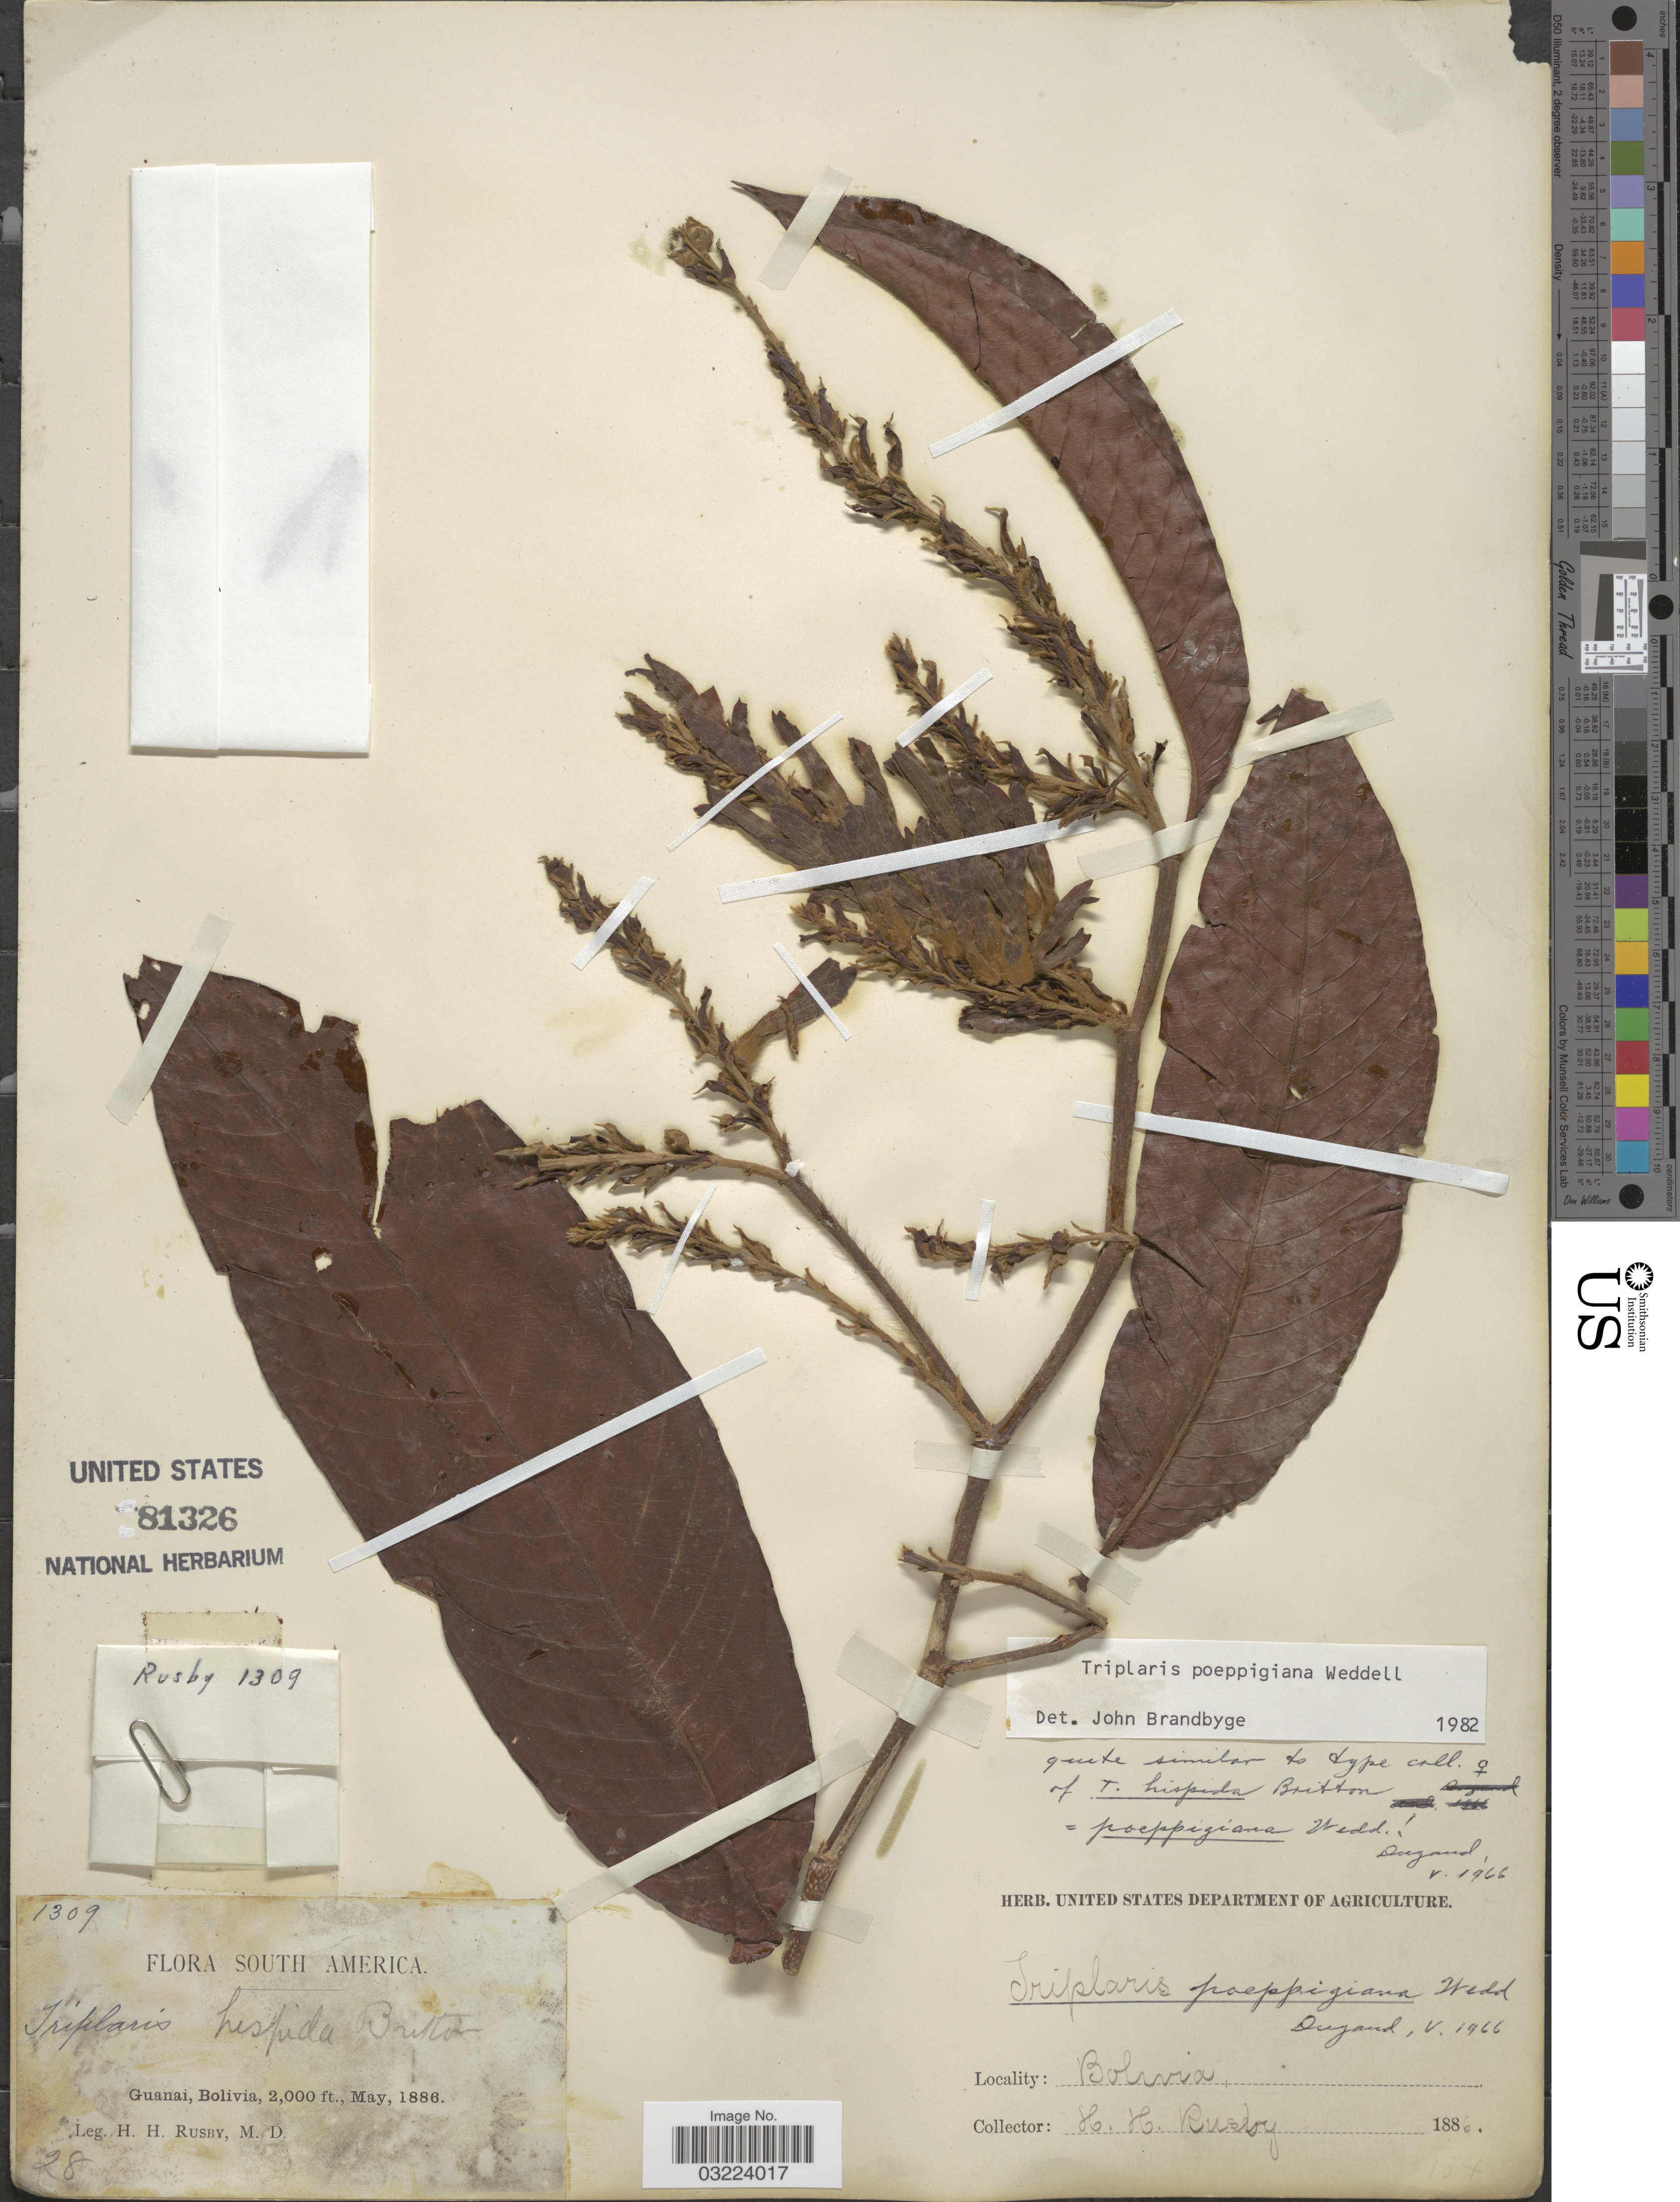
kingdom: Plantae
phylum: Tracheophyta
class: Magnoliopsida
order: Caryophyllales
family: Polygonaceae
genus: Triplaris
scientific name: Triplaris poeppigiana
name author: Wedd.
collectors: H. H. Rusby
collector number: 1309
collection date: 1886-05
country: Bolivia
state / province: La Páz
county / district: Larecaja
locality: Guanay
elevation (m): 610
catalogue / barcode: US 81326